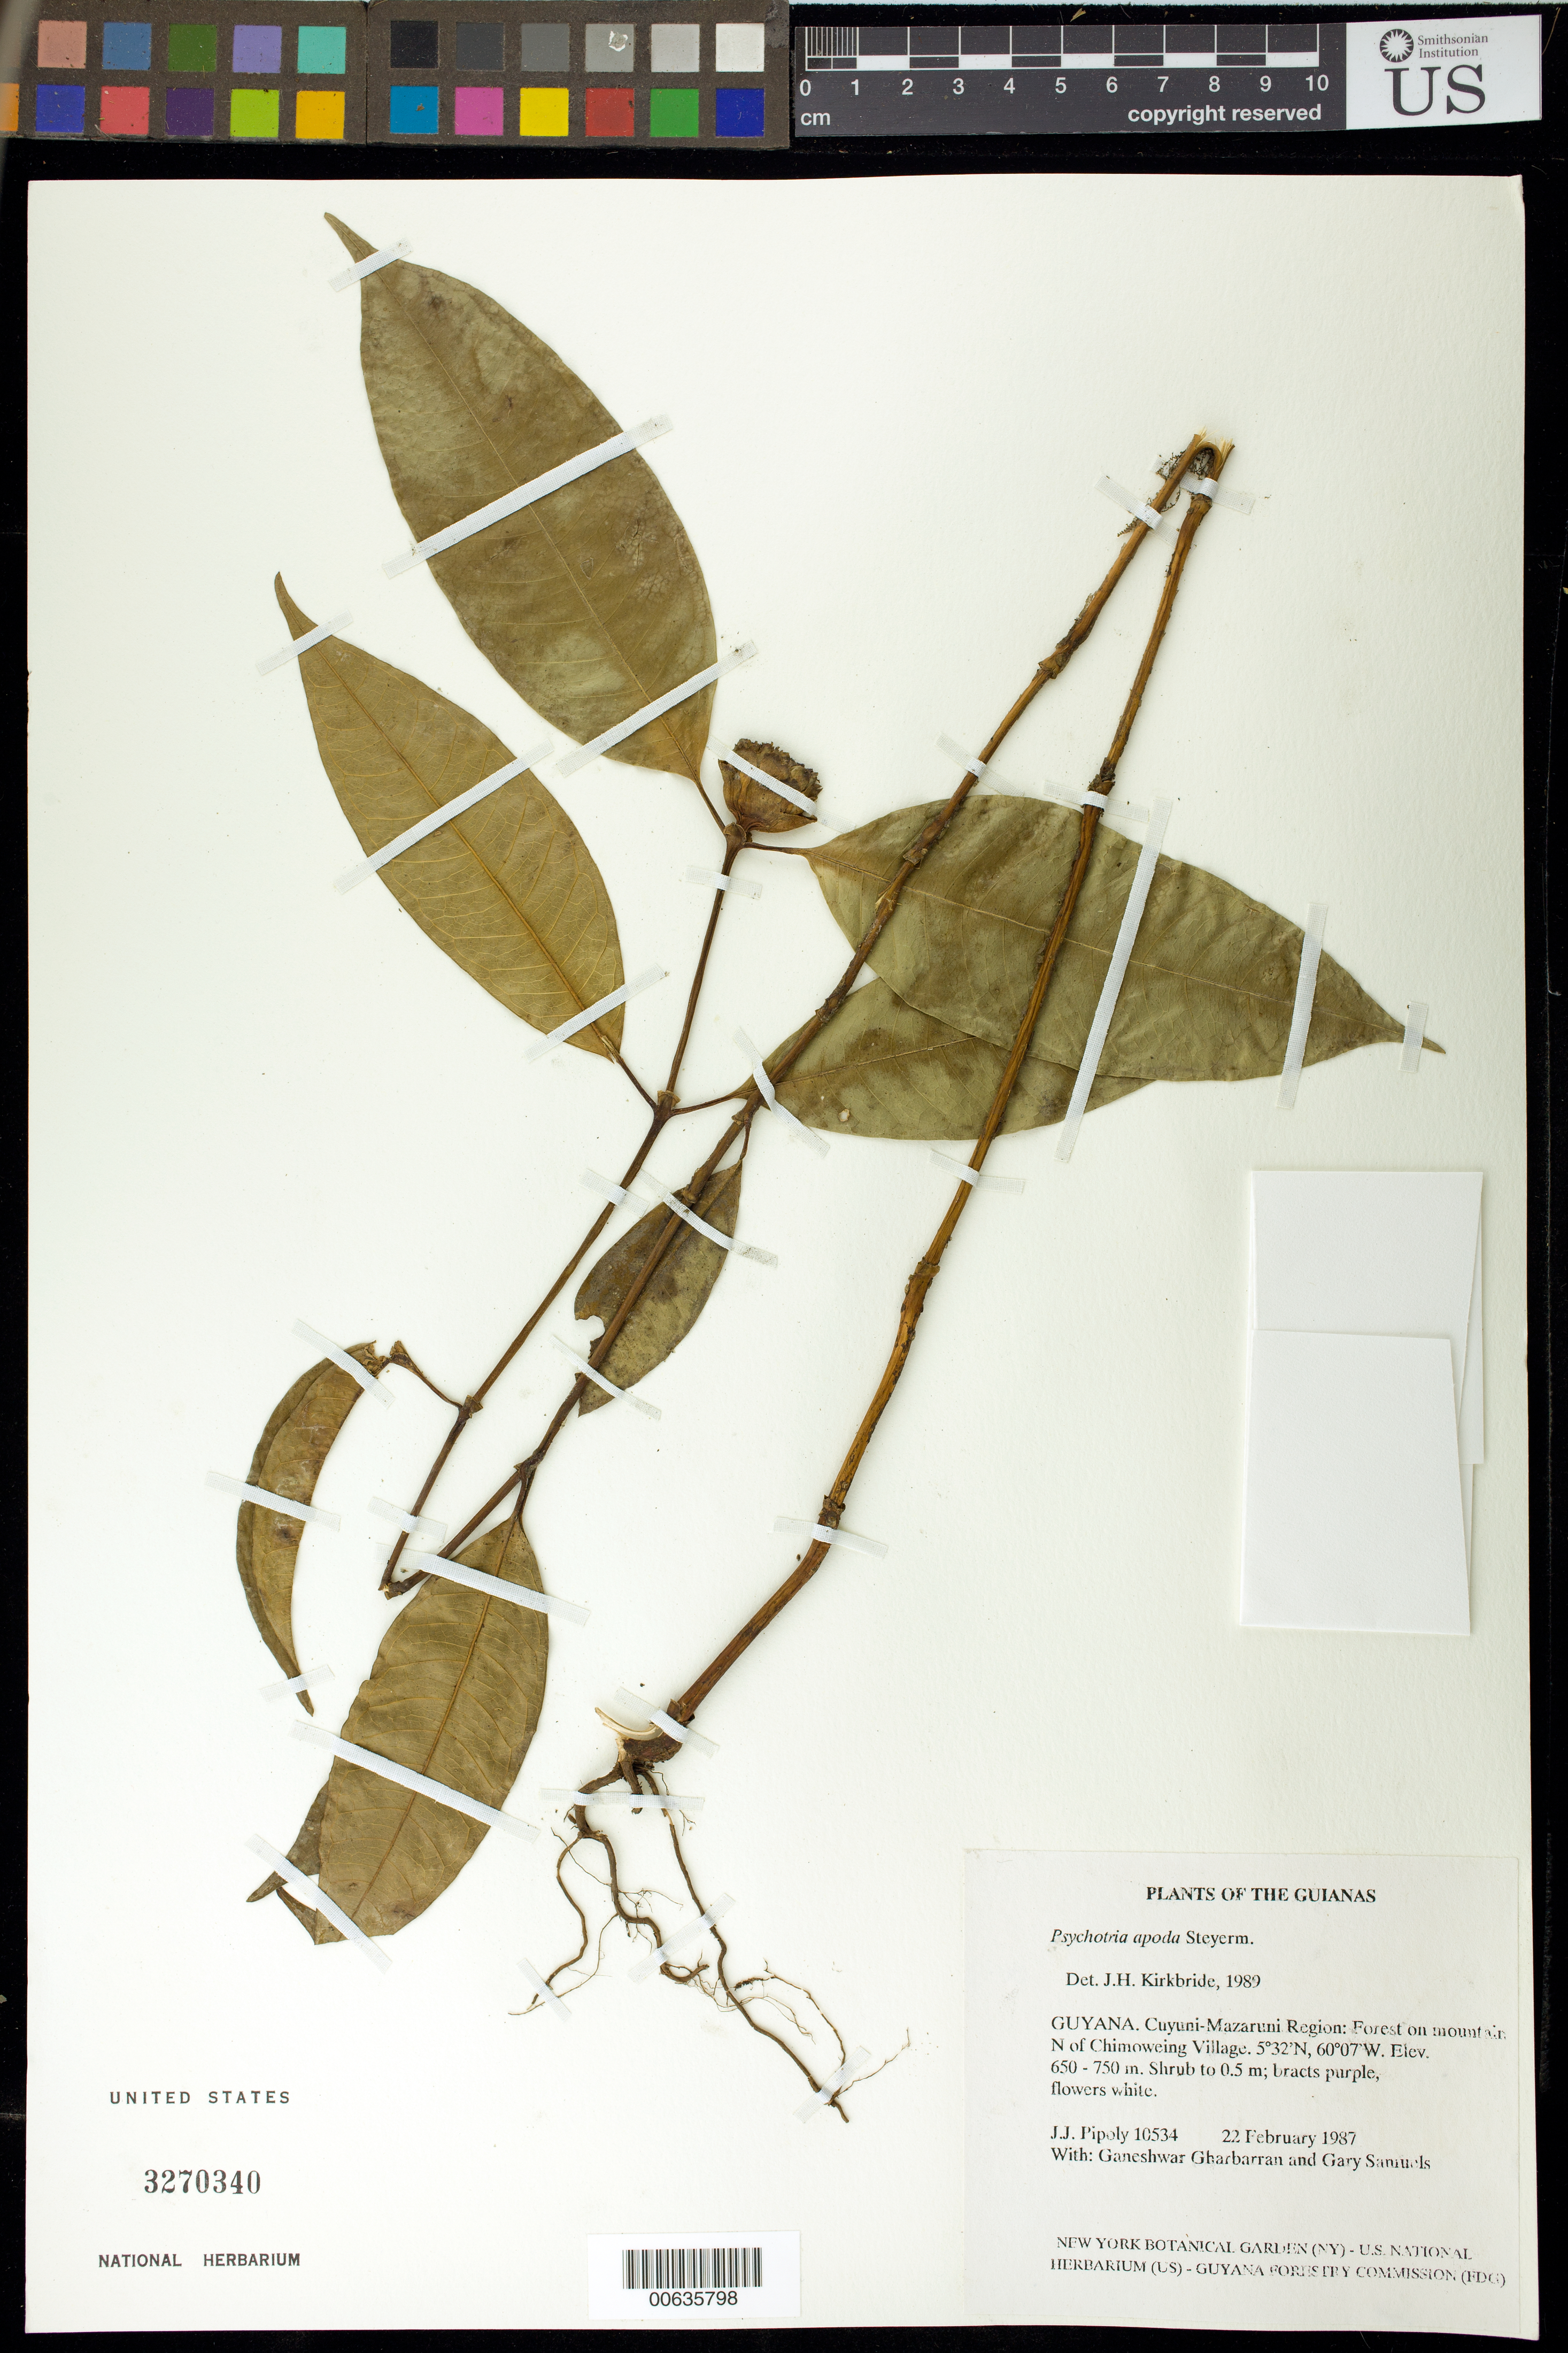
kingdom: Plantae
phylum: Tracheophyta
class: Magnoliopsida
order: Gentianales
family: Rubiaceae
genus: Palicourea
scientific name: Palicourea apoda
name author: (Steyerm.) Delprete & J.H. Kirkbr.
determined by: Kirkbride, J. H., Jr.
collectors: J. J. Pipoly, G. Gharbarran & G. Samuels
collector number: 10534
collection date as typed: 22 February 1987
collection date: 1987-02-22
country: Guyana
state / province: Cuyuni-Mazaruni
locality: Mountain N of Chinoweing Village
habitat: Forest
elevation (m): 650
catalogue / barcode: US 3270340